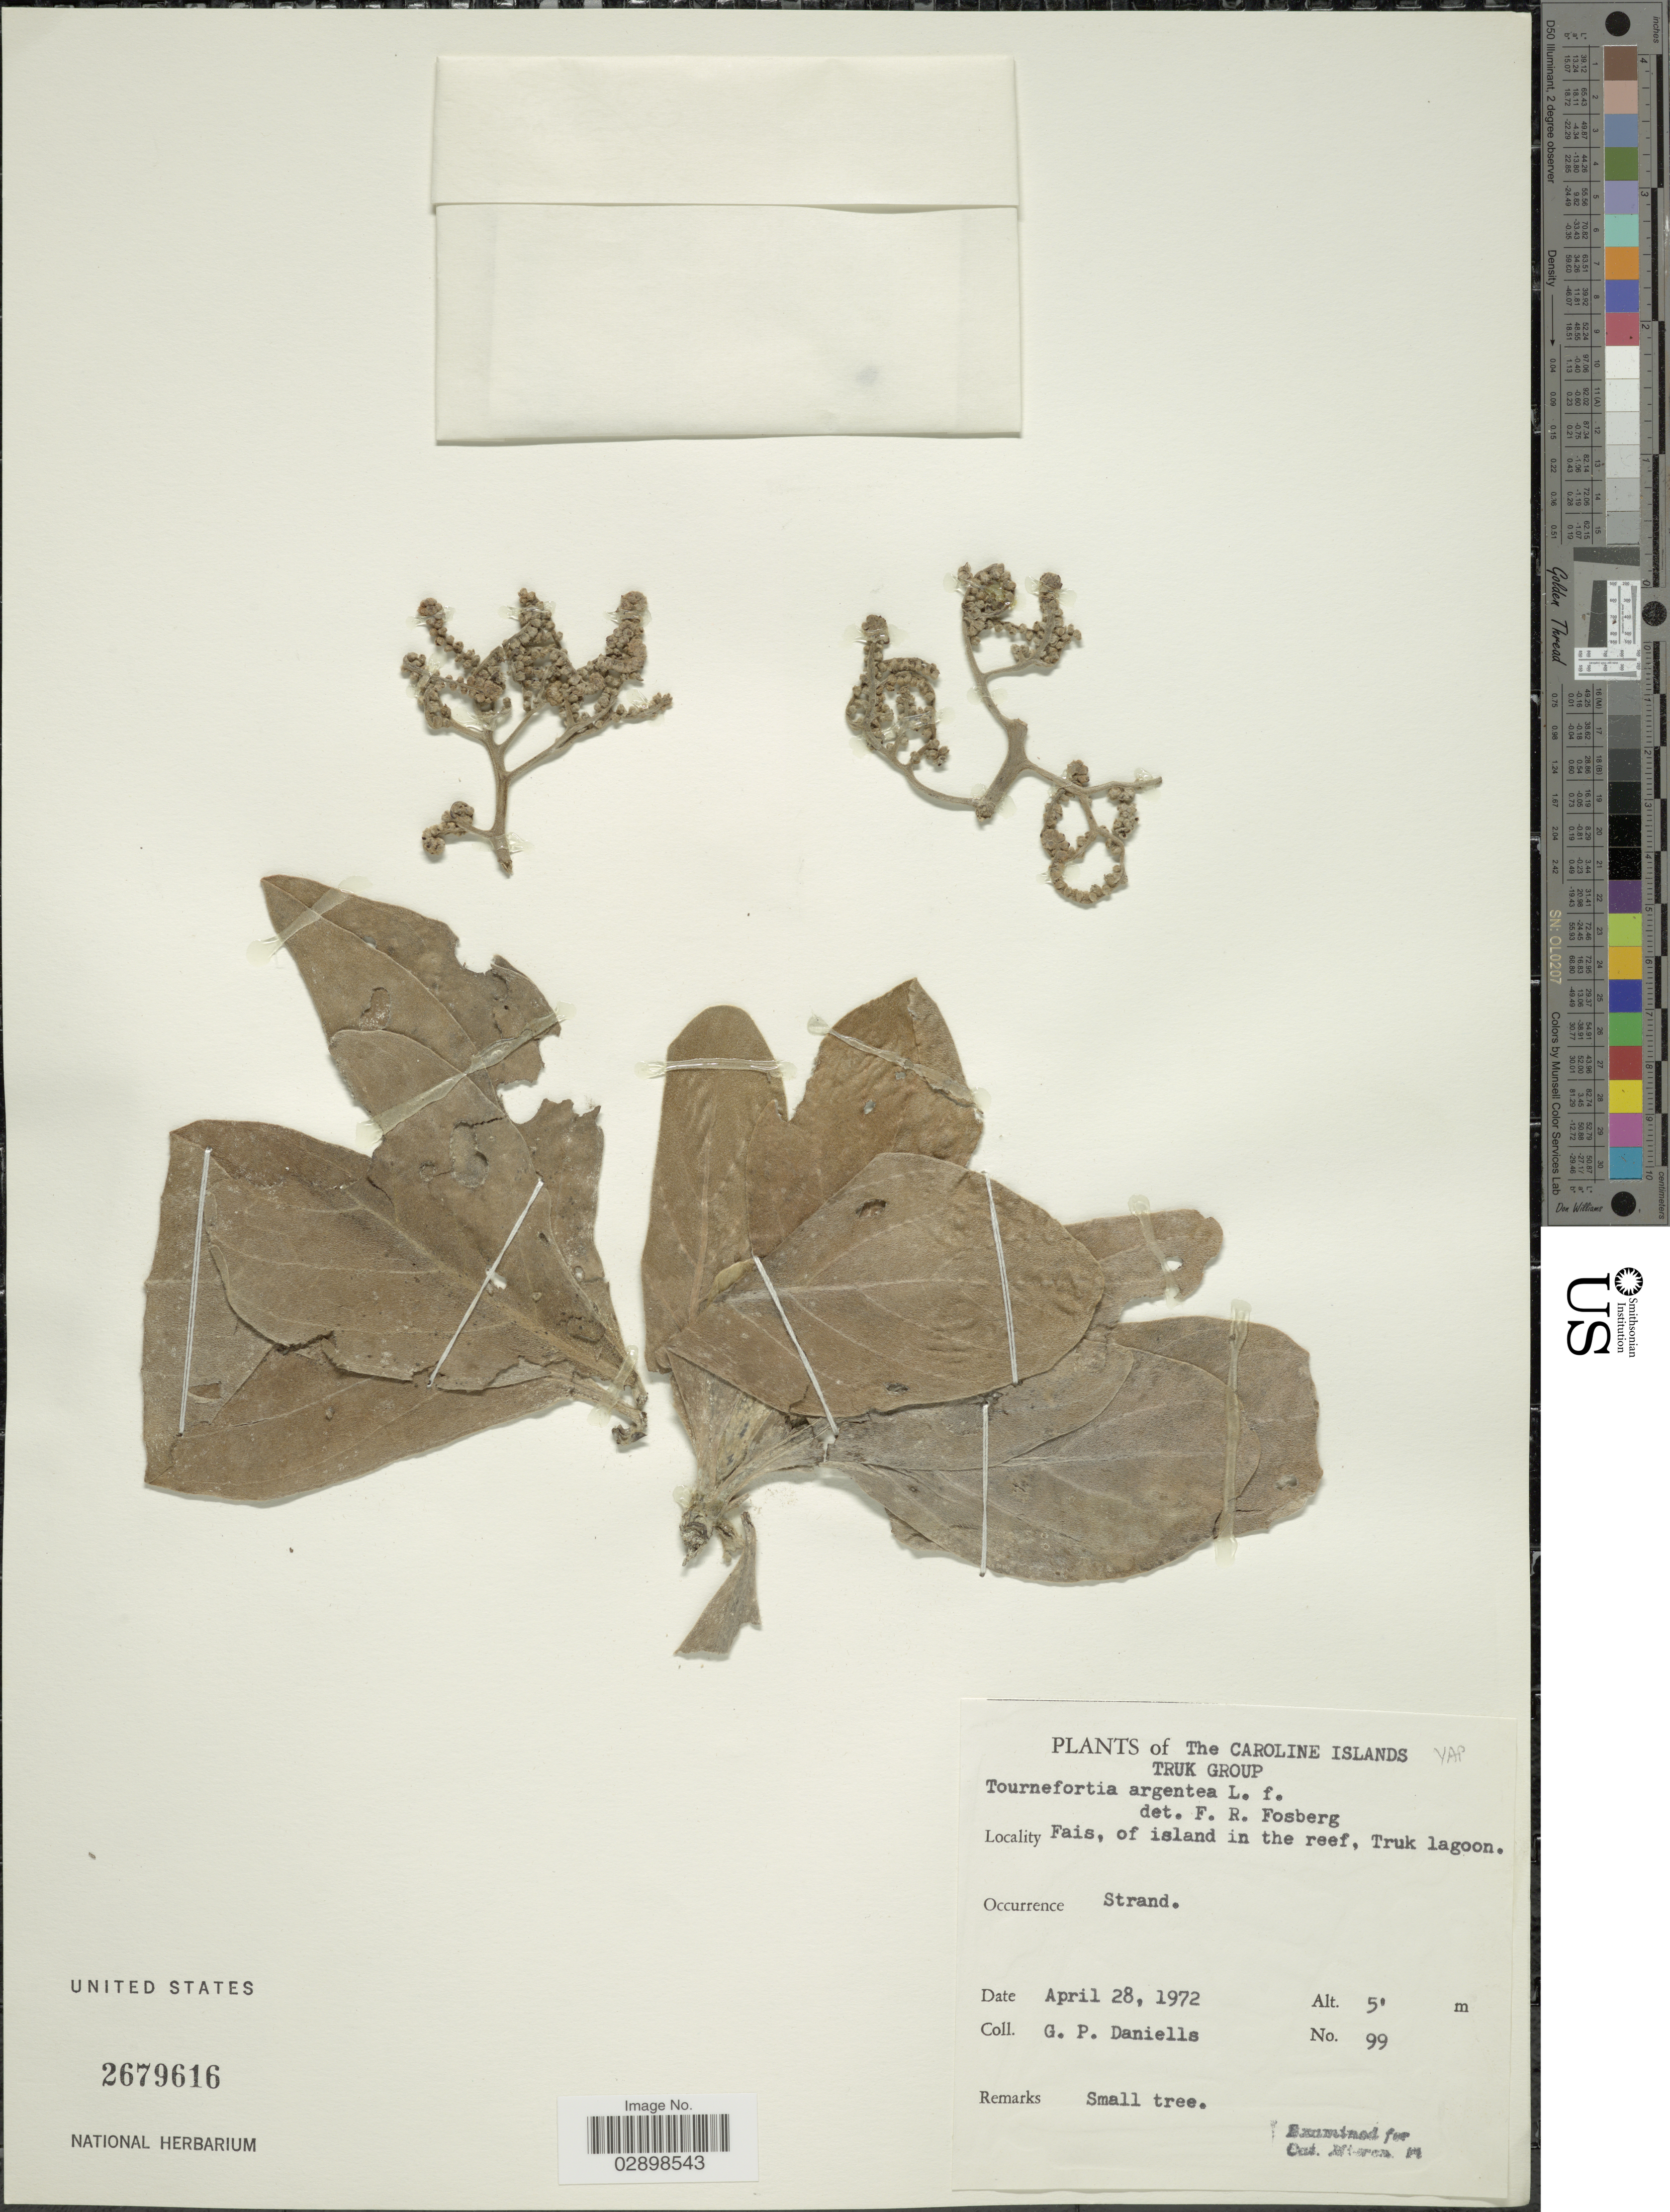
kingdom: Plantae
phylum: Tracheophyta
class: Magnoliopsida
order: Boraginales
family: Heliotropiaceae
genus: Heliotropium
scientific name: Heliotropium arboreum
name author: (Blanco) Mabberley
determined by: Wagner, W. L., (BOT), Smithsonian Institution - National Museum of Natural History (UNITED STATES)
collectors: G. Daniells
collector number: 99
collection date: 1972-04-28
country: Micronesia, Federated States of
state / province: Truk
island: Fais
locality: Caroline Islands. Truk Group. Fais, of island in the reef, Truk lagoon.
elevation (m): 2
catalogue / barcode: US 2679616